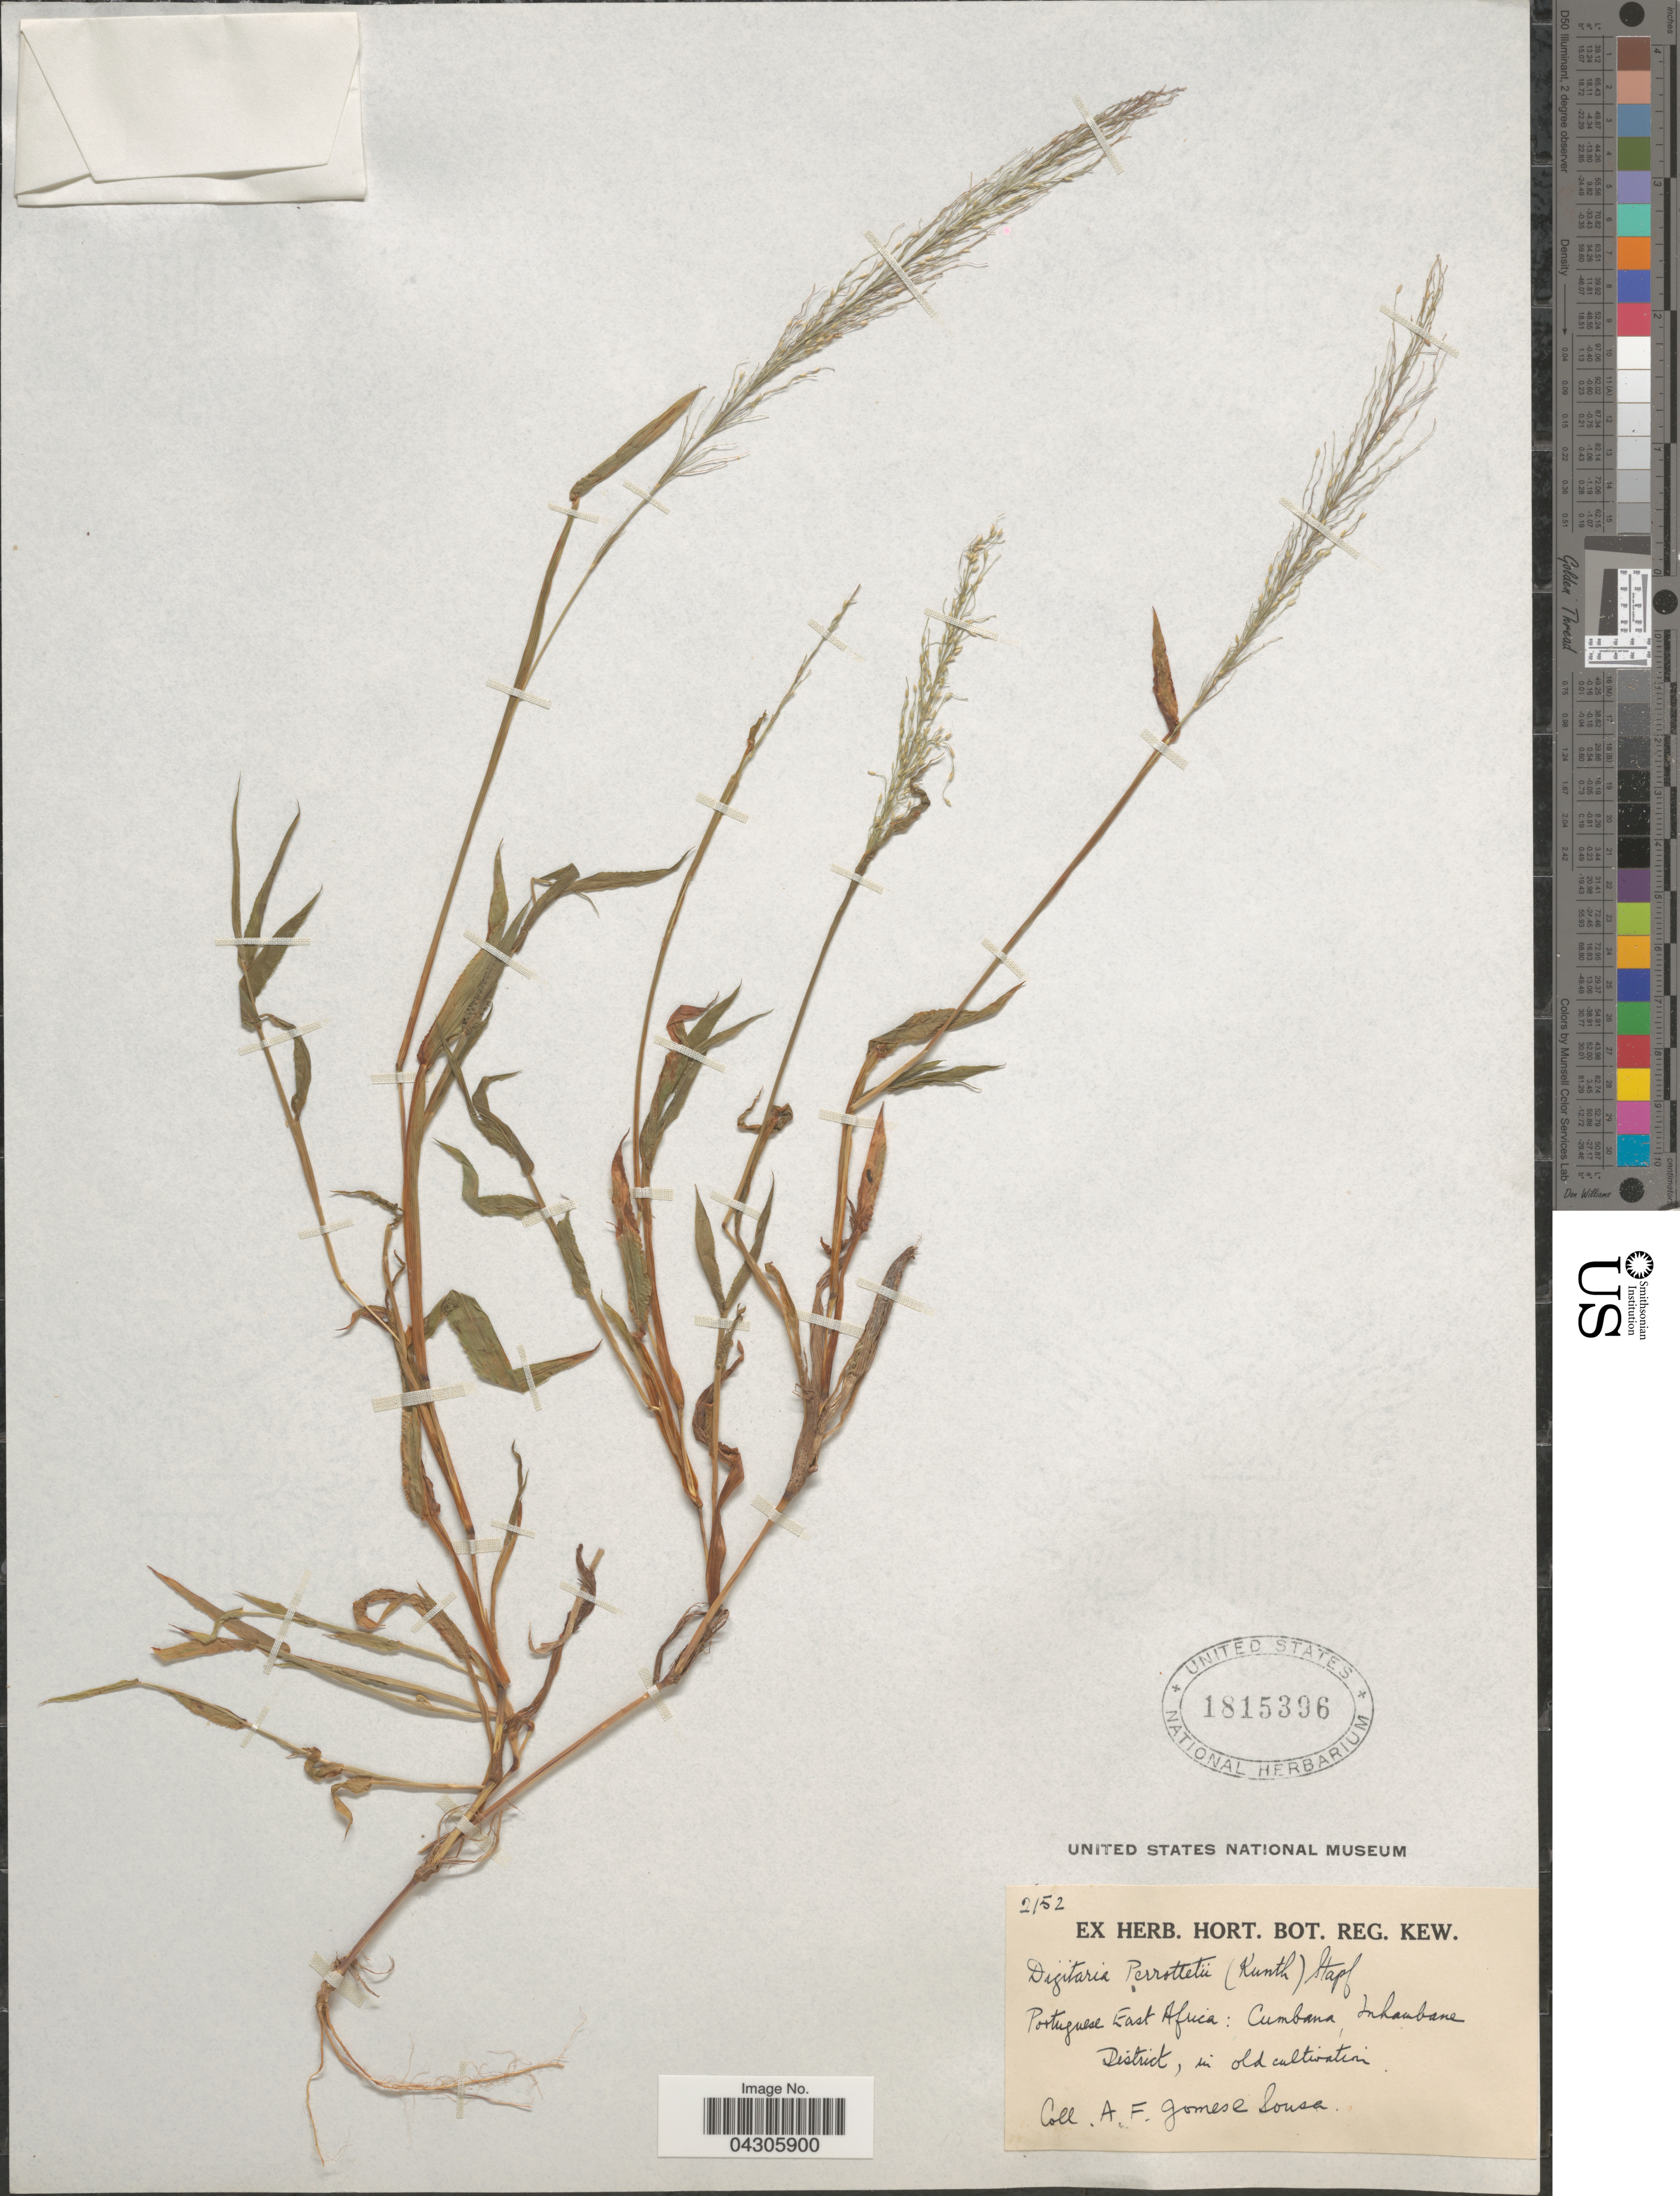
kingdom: Plantae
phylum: Tracheophyta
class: Liliopsida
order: Poales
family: Poaceae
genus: Digitaria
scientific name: Digitaria perrottetii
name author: (Kunth) Stapf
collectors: A. Gomes e Sousa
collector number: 2152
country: Mozambique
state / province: Inhambane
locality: Portugese East Farica: Cumbana, Inhambane District, in old cultivation.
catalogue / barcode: US 1815396